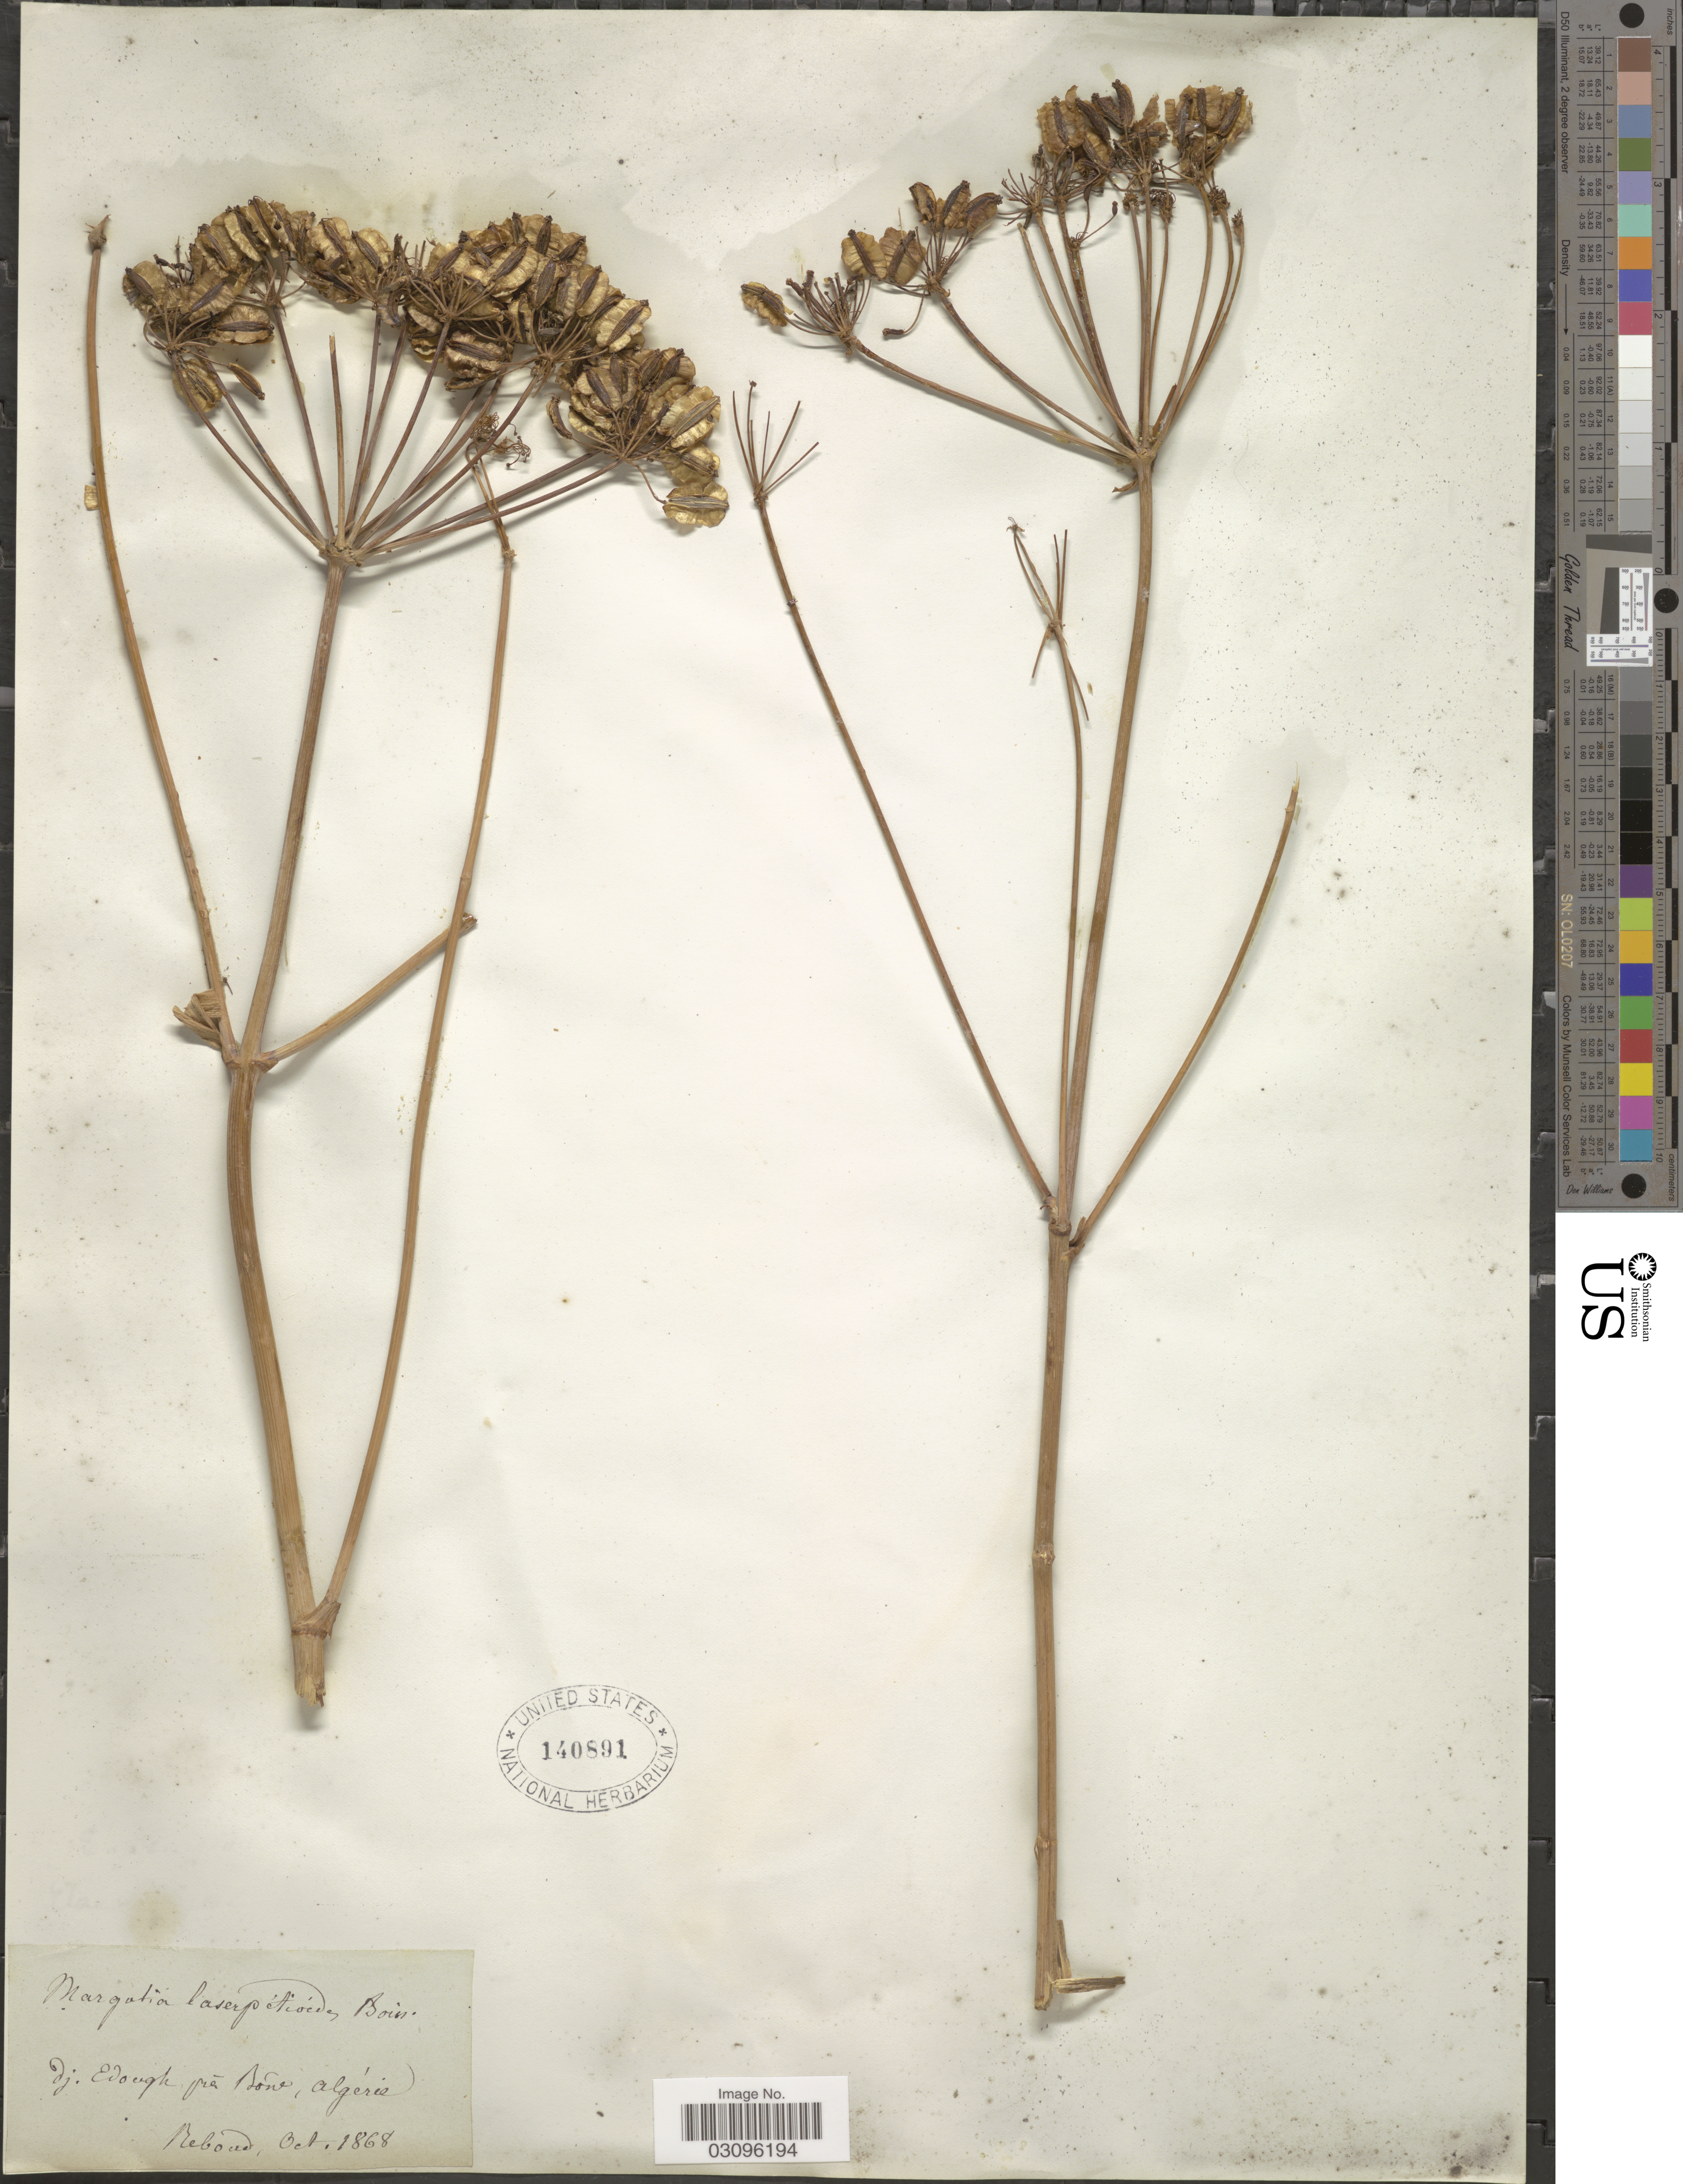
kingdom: Plantae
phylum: Tracheophyta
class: Magnoliopsida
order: Apiales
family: Apiaceae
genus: Margotia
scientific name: Margotia laserpitioides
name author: Boiss.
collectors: -. Reboud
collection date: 1868-10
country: Algeria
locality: Dj. Edough prés Bóne.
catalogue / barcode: US 140891